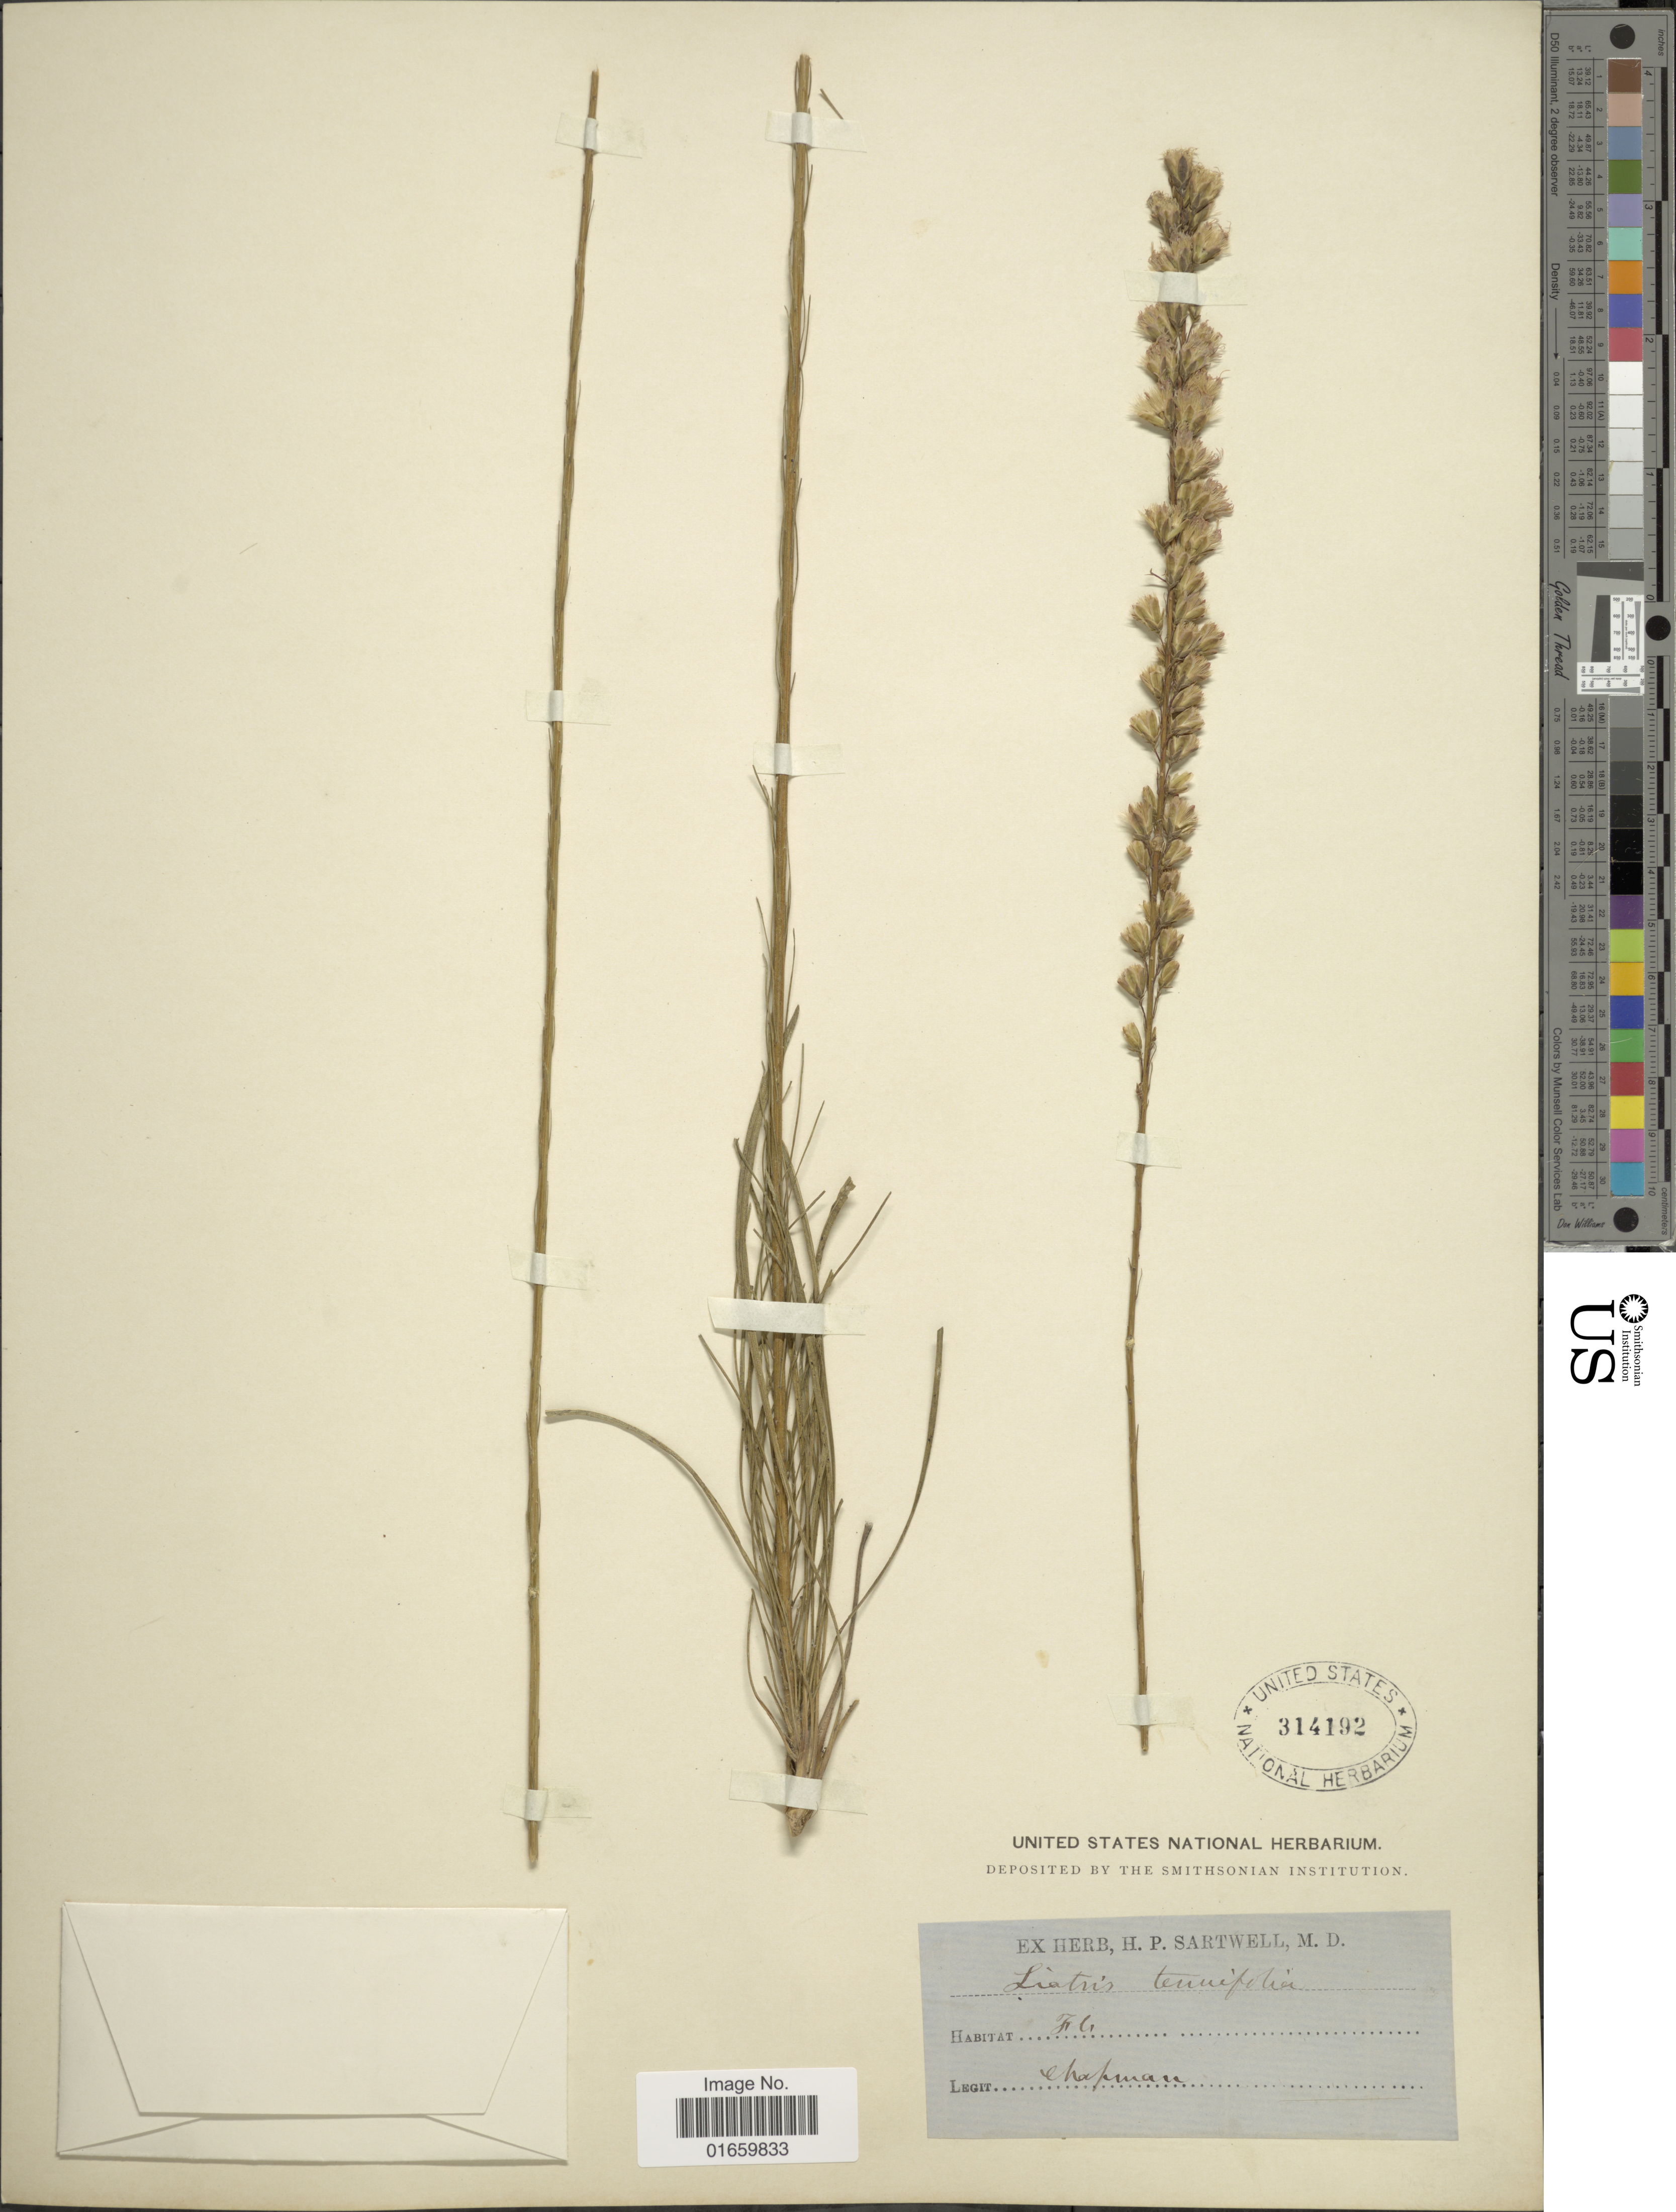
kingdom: Plantae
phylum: Tracheophyta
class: Magnoliopsida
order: Asterales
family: Asteraceae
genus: Liatris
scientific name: Liatris tenuifolia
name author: Nutt.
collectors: A. Chapman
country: United States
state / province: Florida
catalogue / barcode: US 314192